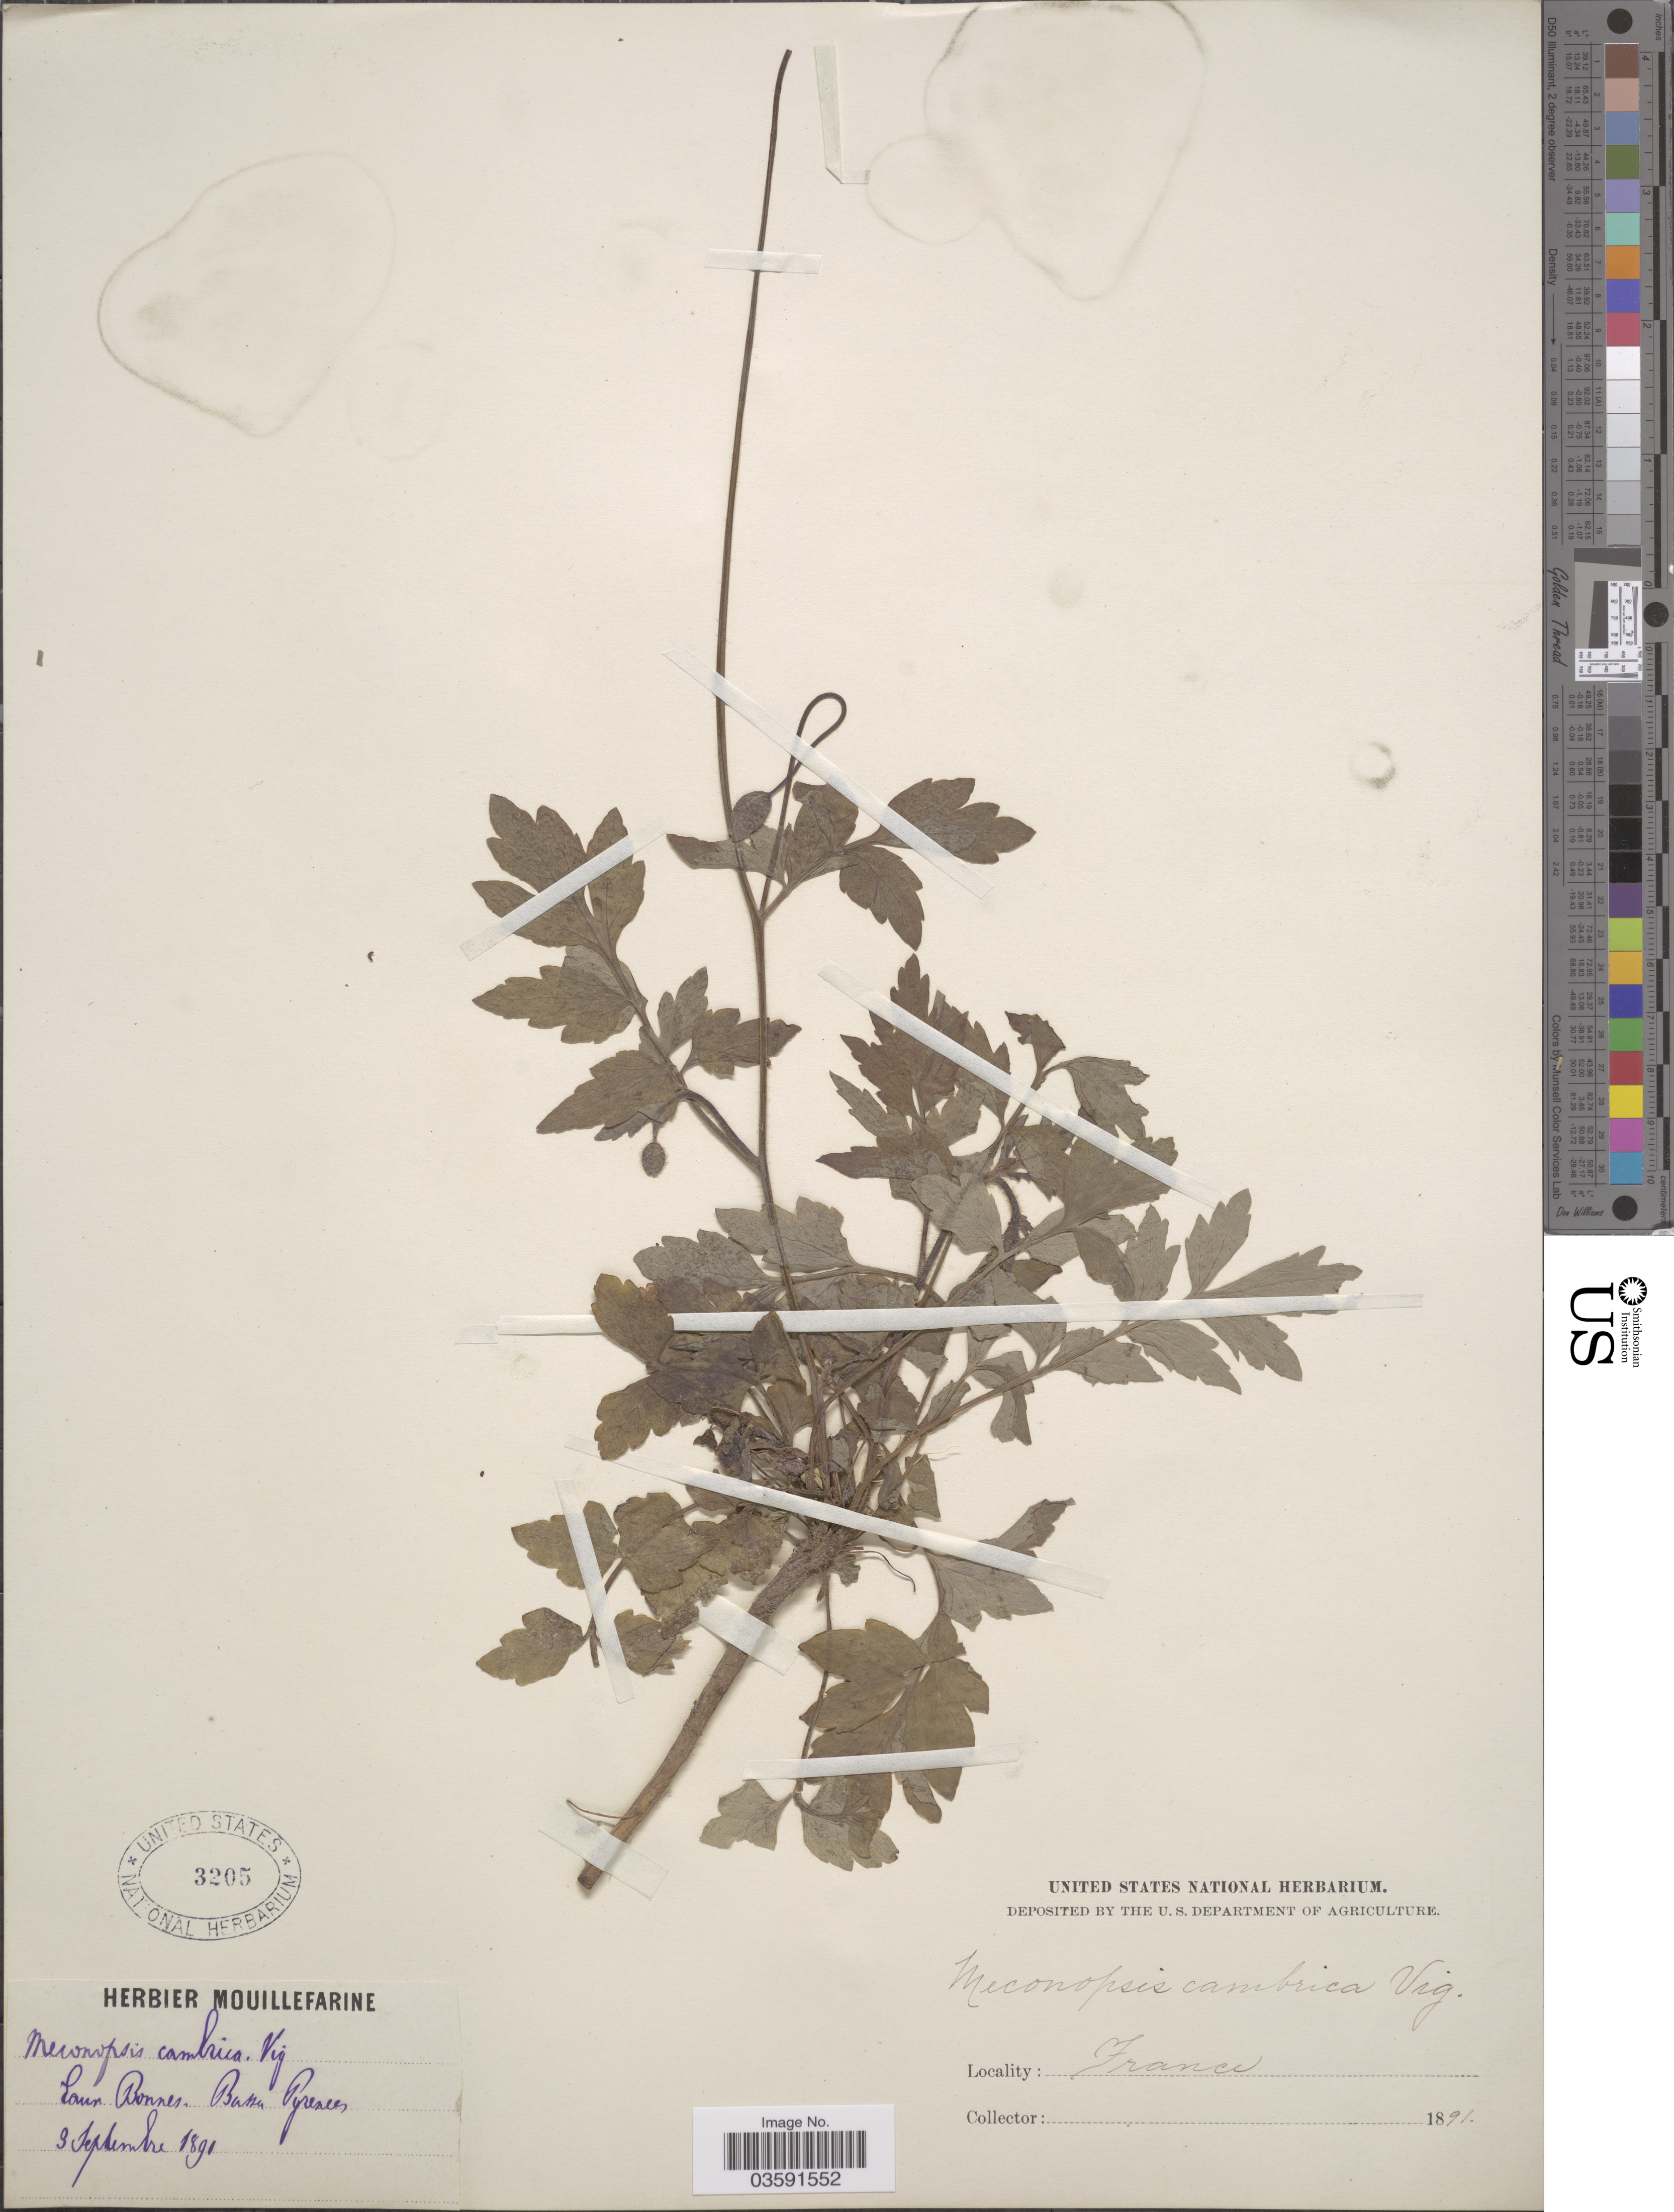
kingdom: Plantae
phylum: Tracheophyta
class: Magnoliopsida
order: Ranunculales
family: Papaveraceae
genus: Papaver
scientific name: Papaver cambricum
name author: L.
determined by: Strong, M. T., (US), Smithsonian Institution - National Museum of Natural History (UNITED STATES)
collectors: ex herb. Mouillefarine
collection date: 1891-09-03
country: France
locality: Eaux Bonnes. Basses Pyrenees.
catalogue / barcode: US 3205